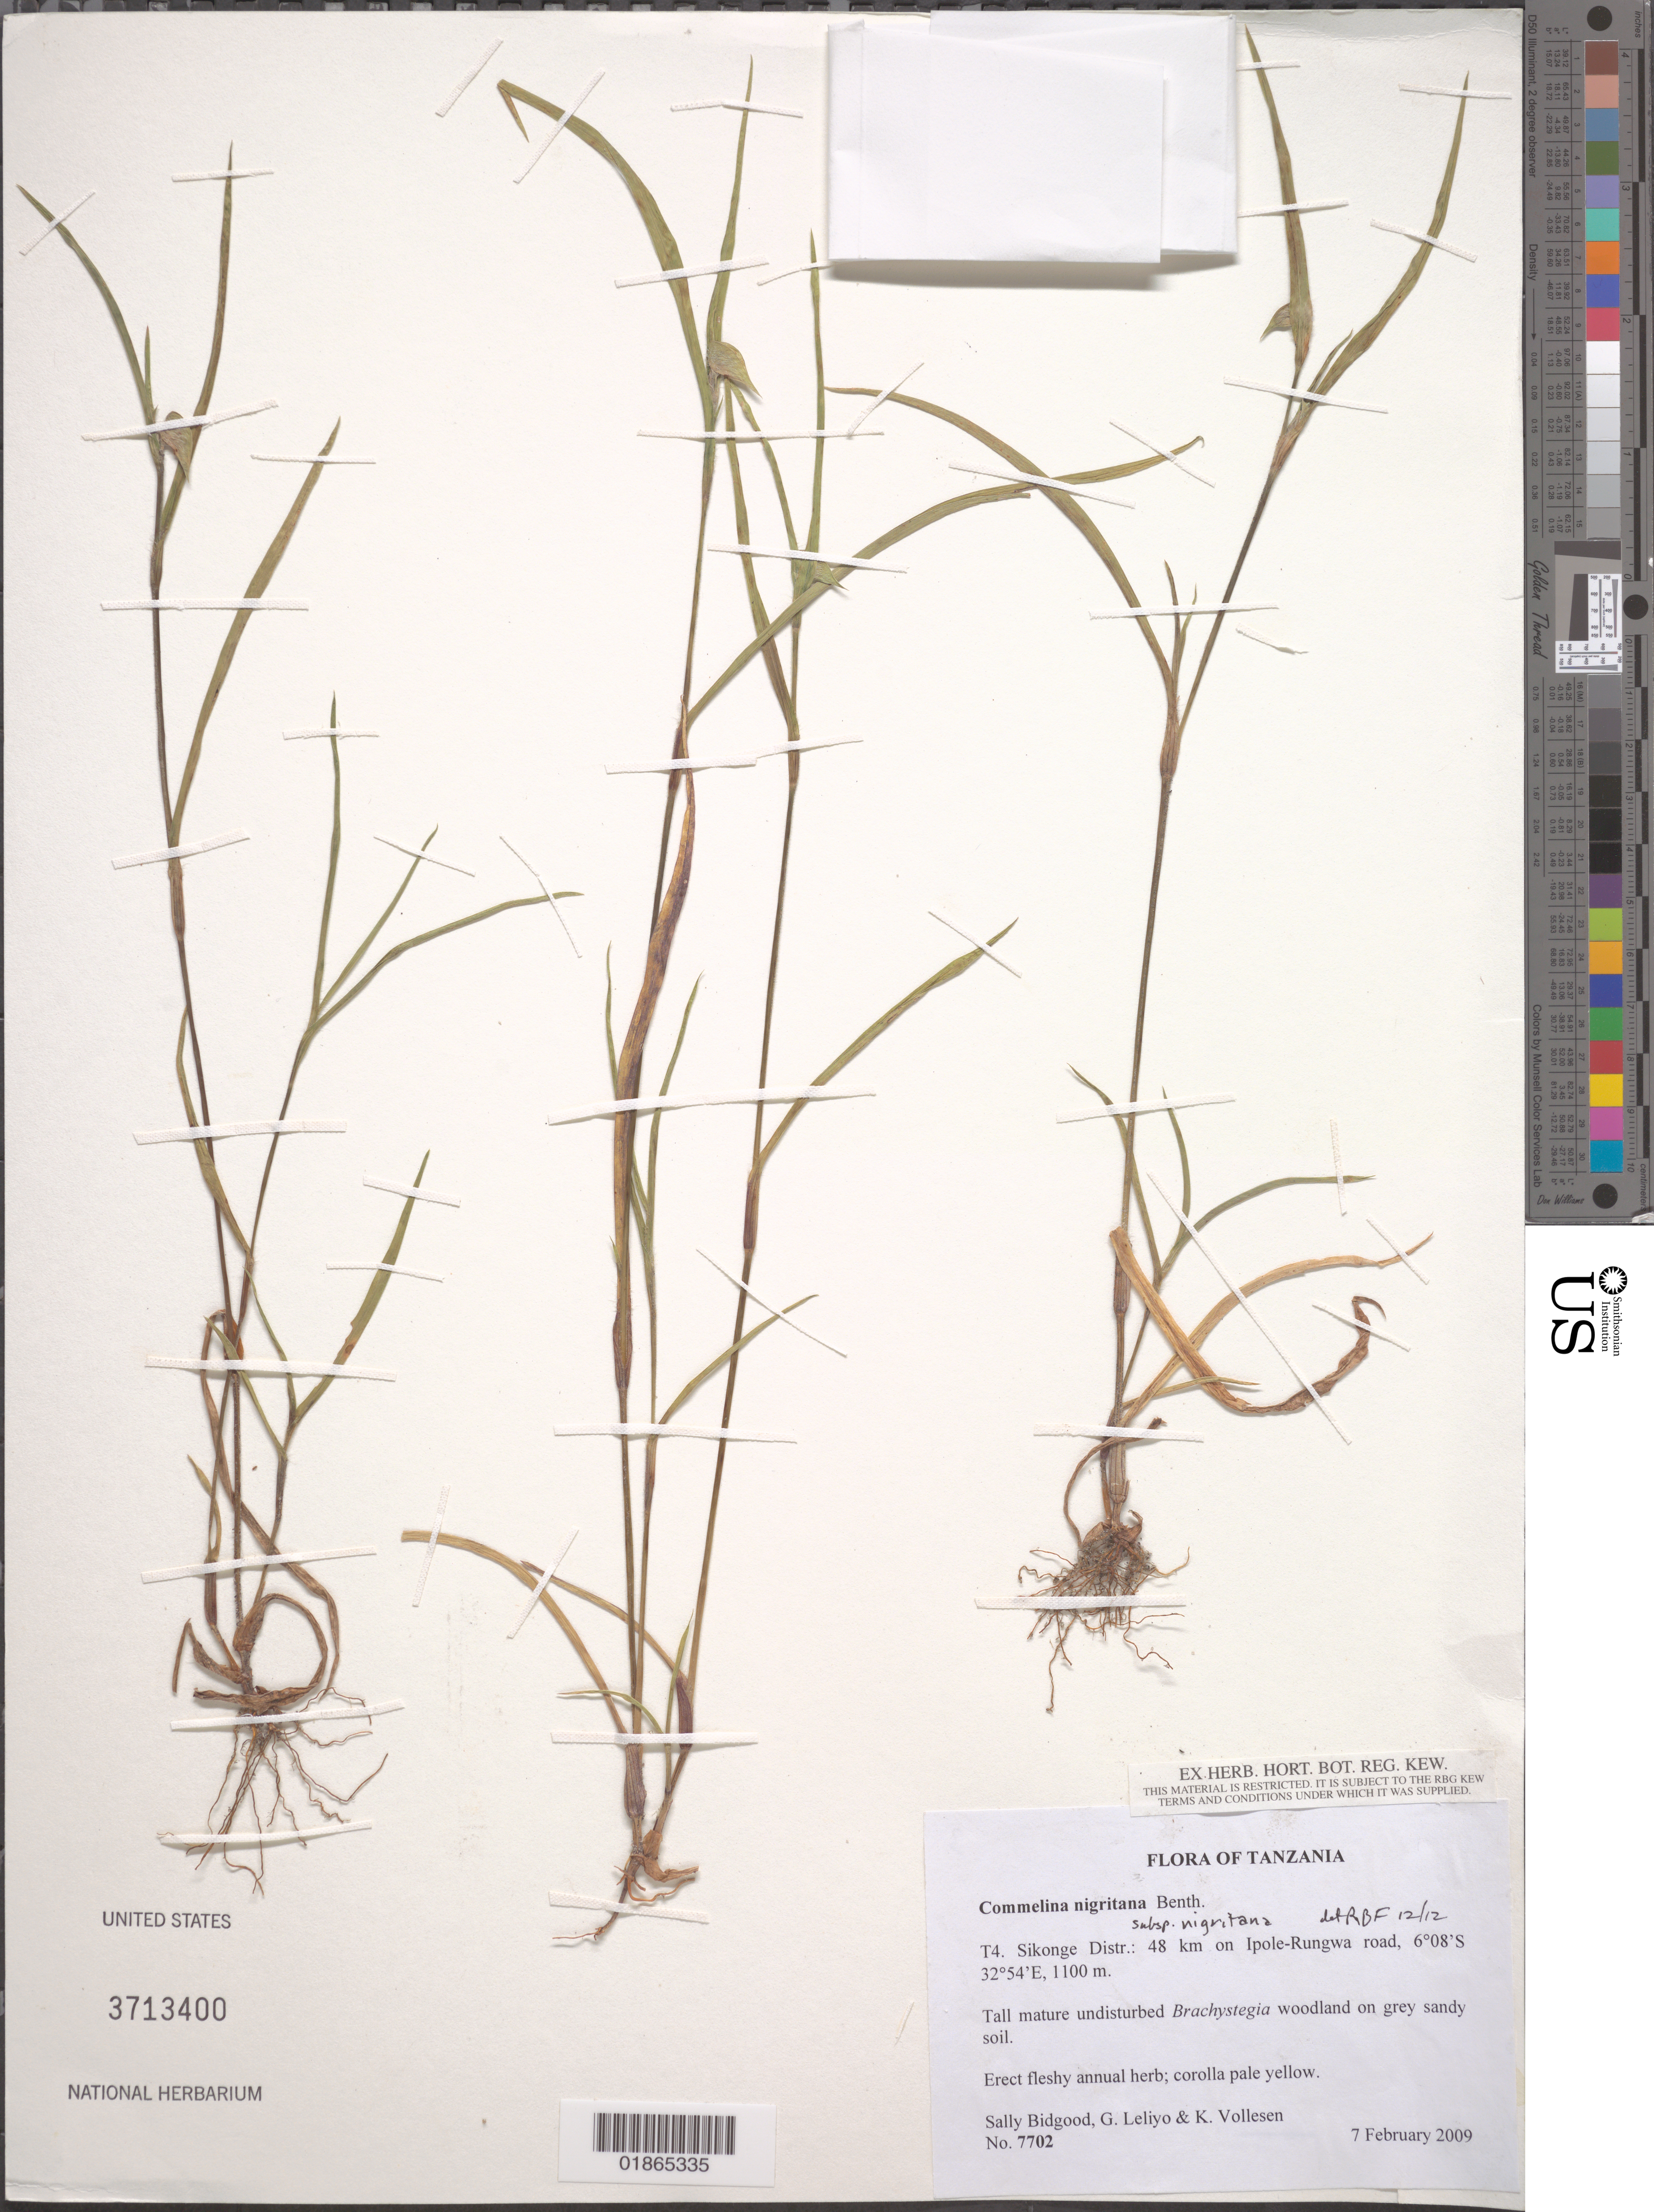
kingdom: Plantae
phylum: Tracheophyta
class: Liliopsida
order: Commelinales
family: Commelinaceae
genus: Commelina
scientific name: Commelina nigritana subsp. nigritana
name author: Benth.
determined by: Faden, Robert B., (US), Smithsonian Institution - National Museum of Natural History (UNITED STATES)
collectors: S. Bidgood, G. Leliyo & K. Vollesen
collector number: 7702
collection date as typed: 7 February 2009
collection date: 2009-02-07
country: Tanzania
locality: T4. Sikonge Distr.: 48 km on Ipole-Rungwa road.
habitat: Tall mature undisturbed woodland on grey sandy soil.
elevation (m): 1100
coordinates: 6 08 S, 32 54 E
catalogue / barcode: US 3713400